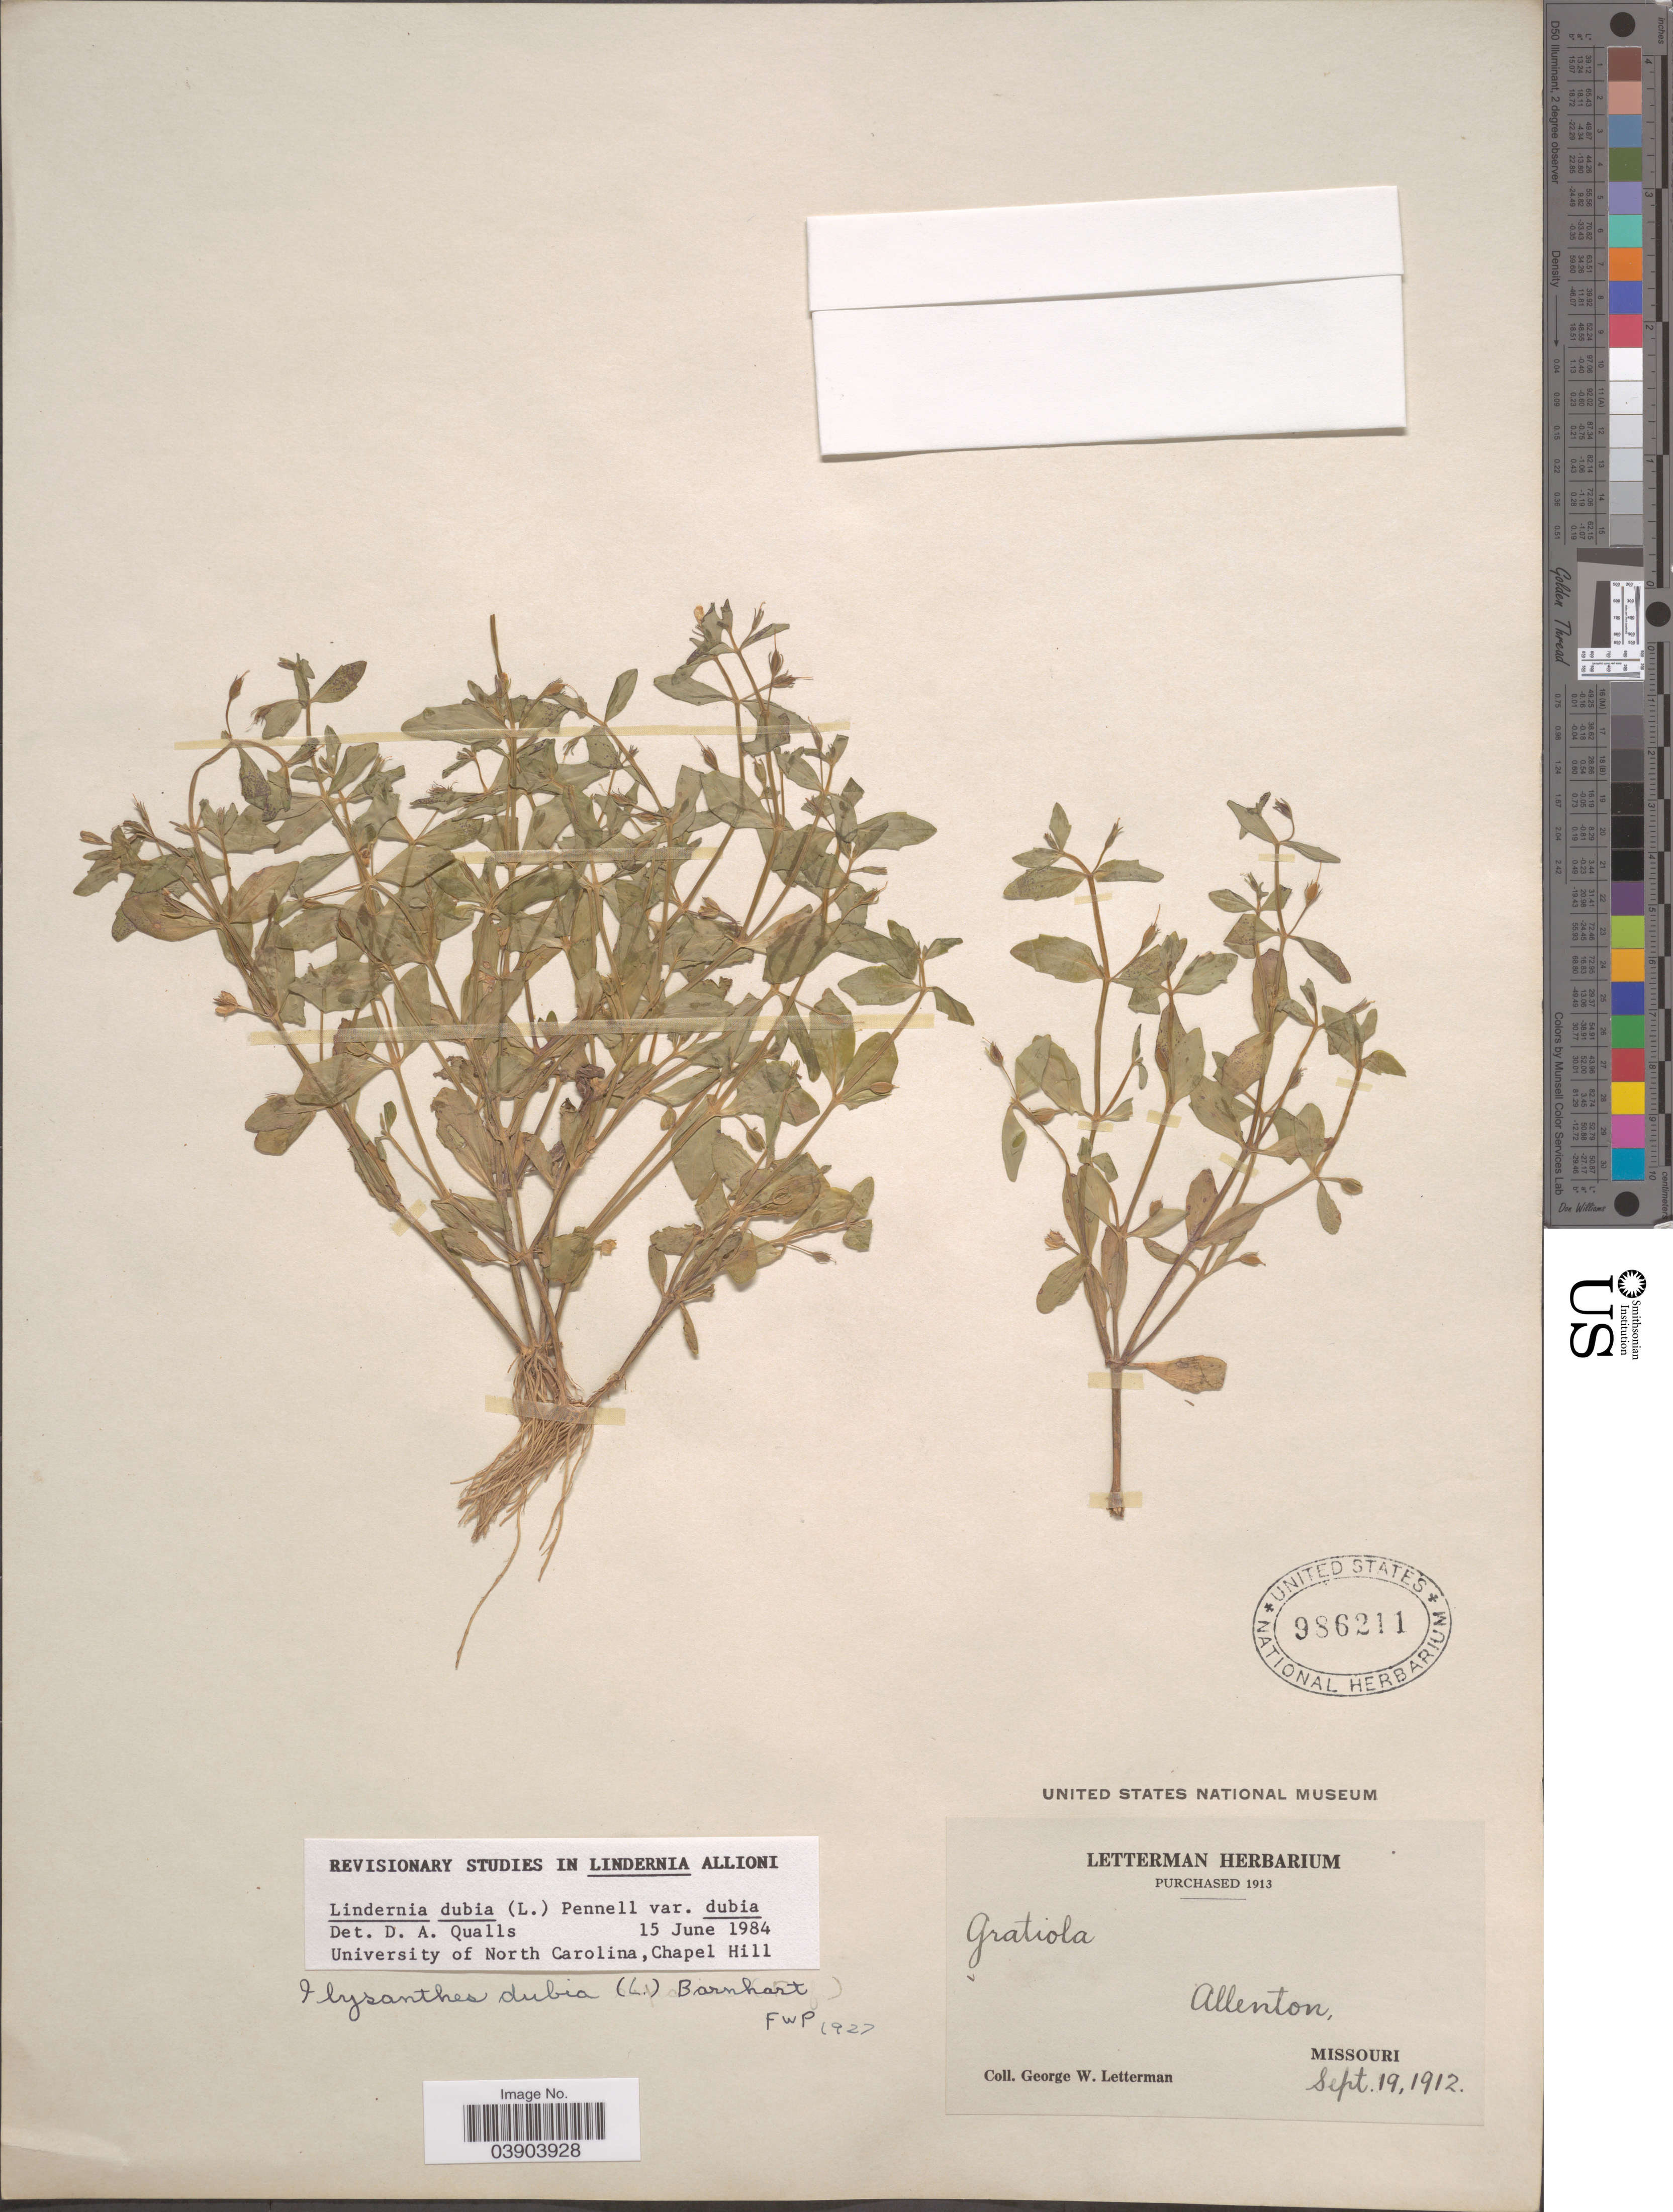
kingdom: Plantae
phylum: Tracheophyta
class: Magnoliopsida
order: Lamiales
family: Linderniaceae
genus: Lindernia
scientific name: Lindernia dubia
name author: (L.) Pennell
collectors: G. W. Letterman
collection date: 1912-09-19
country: United States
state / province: Missouri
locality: Allenton.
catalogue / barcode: US 986211